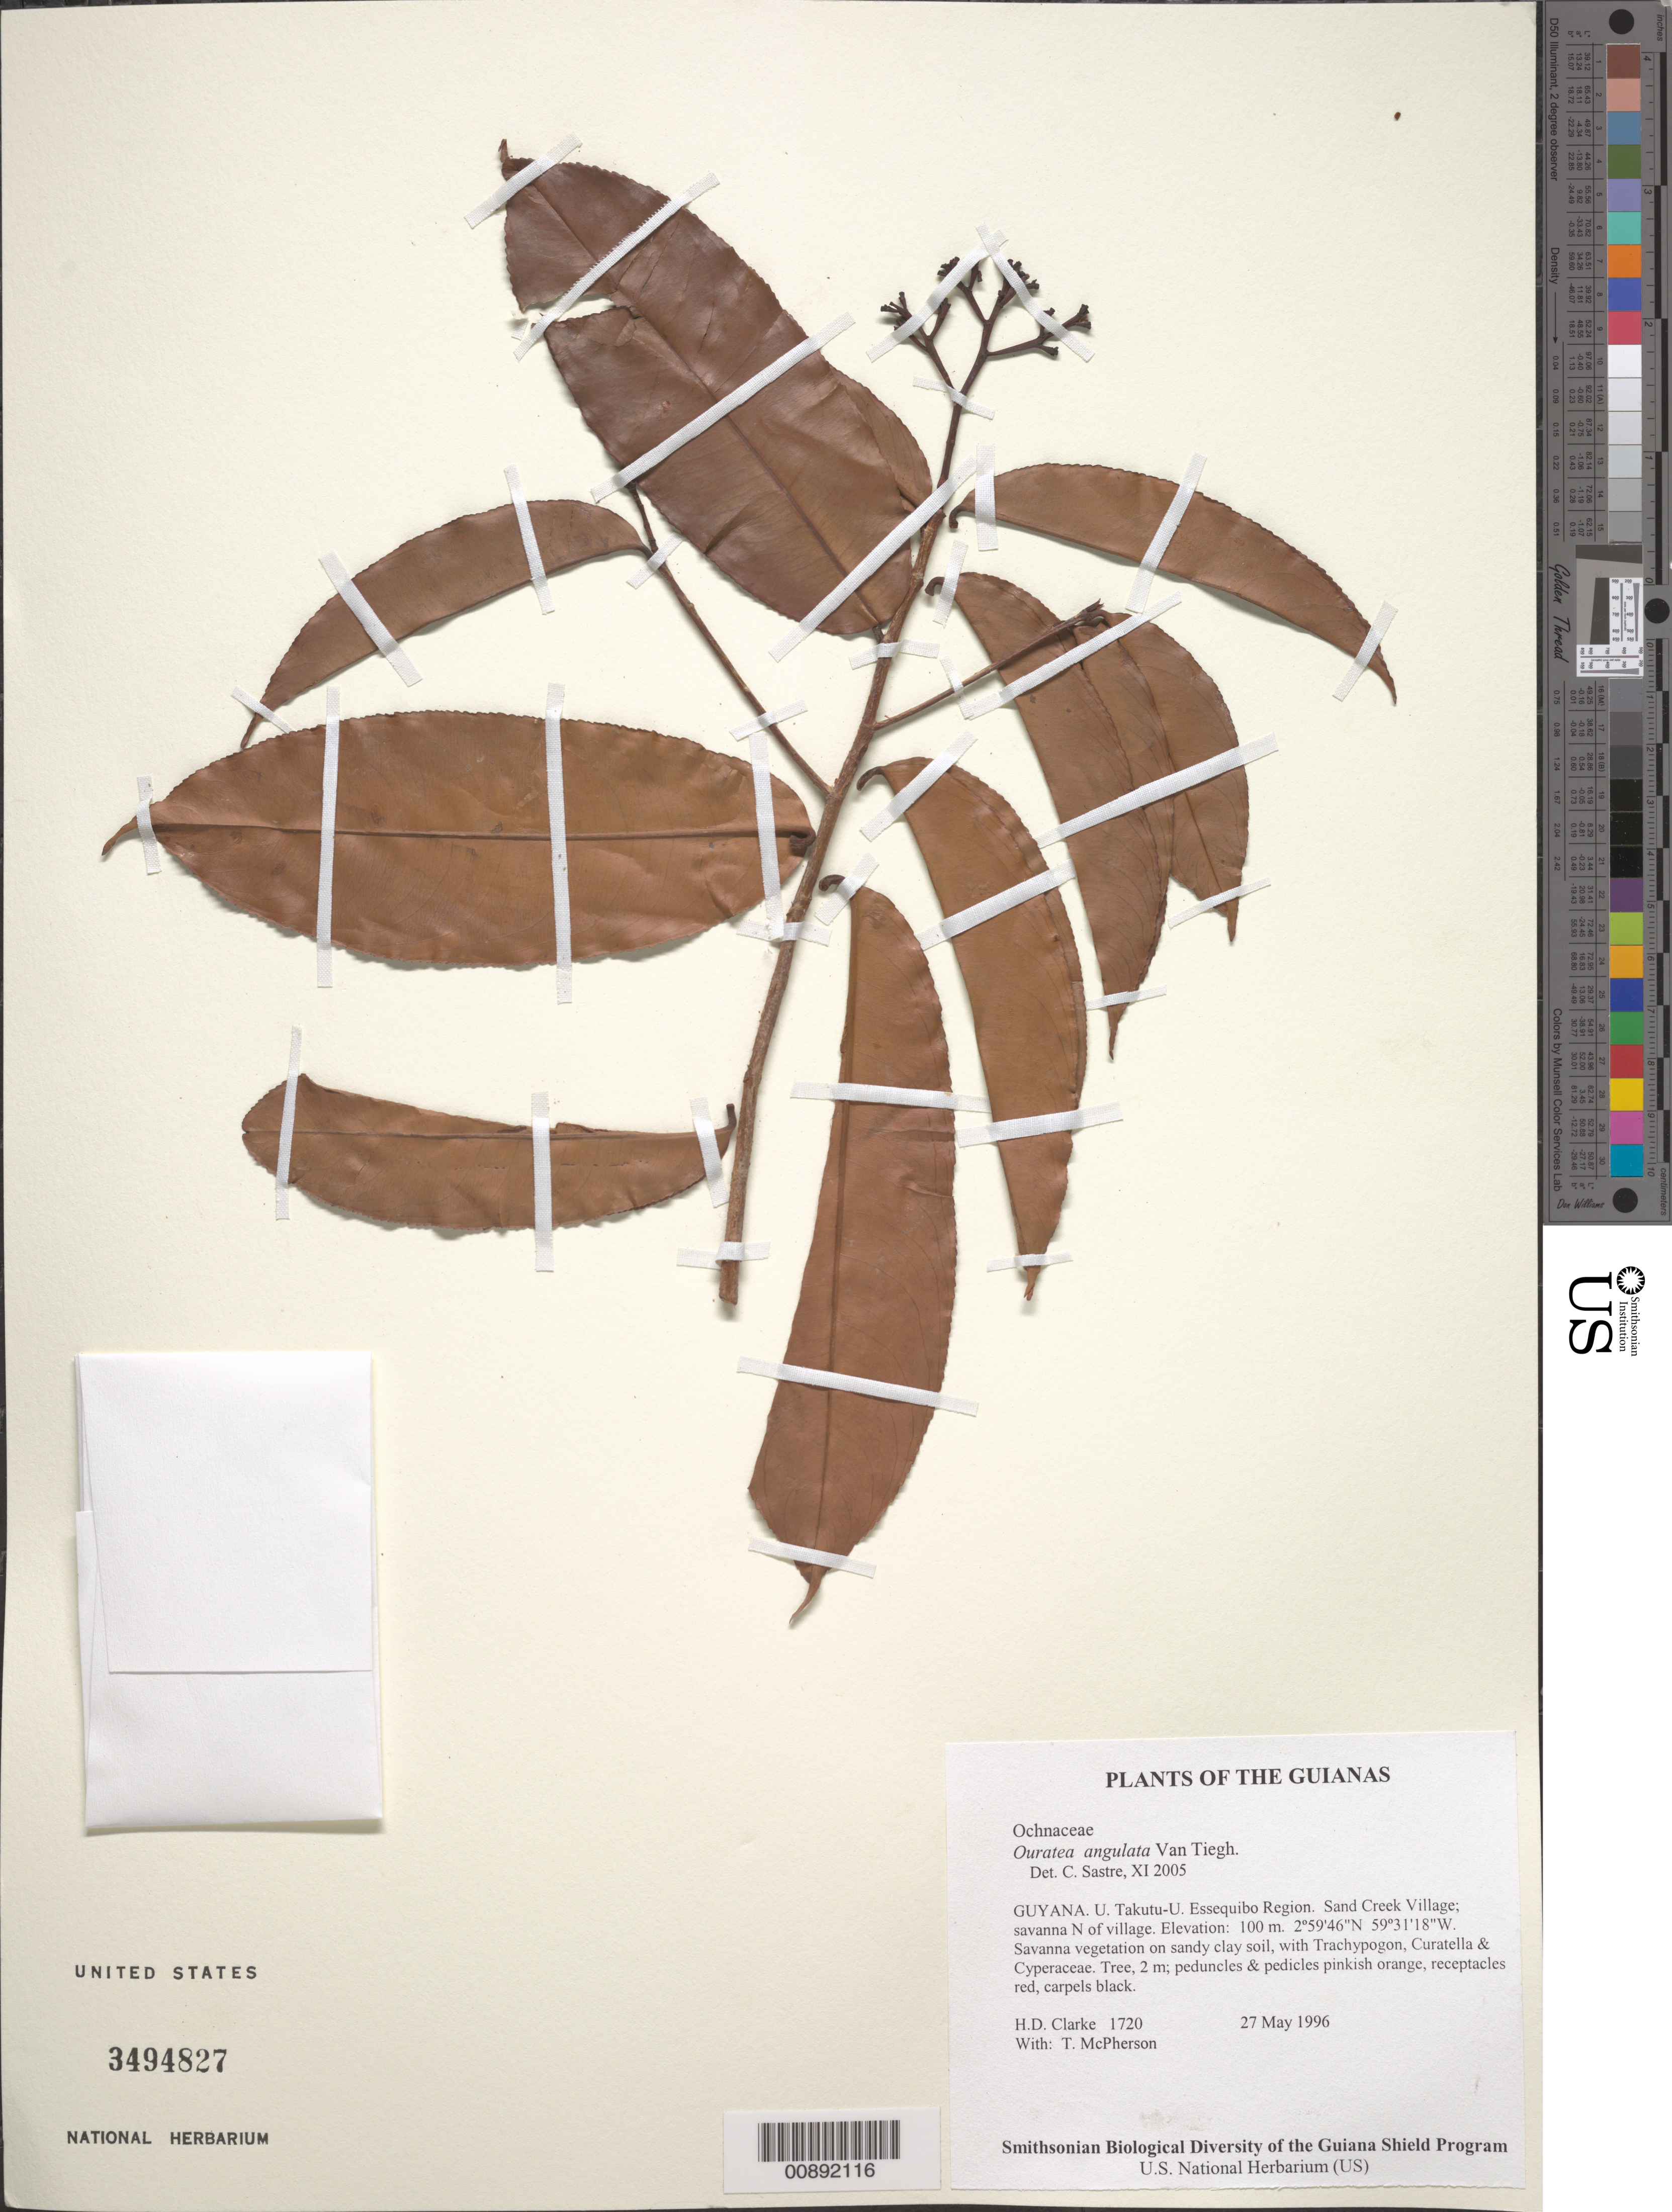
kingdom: Plantae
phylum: Tracheophyta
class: Magnoliopsida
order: Malpighiales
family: Ochnaceae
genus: Ouratea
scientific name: Ouratea angulata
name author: Tiegh.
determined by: Sastre, C. H. L.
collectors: H. D. Clarke & T. McPherson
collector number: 1720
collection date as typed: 27 May 1996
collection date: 1996-05-27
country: Guyana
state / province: U. Takutu-U. Essequibo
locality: Sand Creek Village; savanna N of village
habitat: Savanna vegetation on sandy clay soil, with Trachypogon, Curatella & Cyperaceae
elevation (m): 100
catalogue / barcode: US 3494827